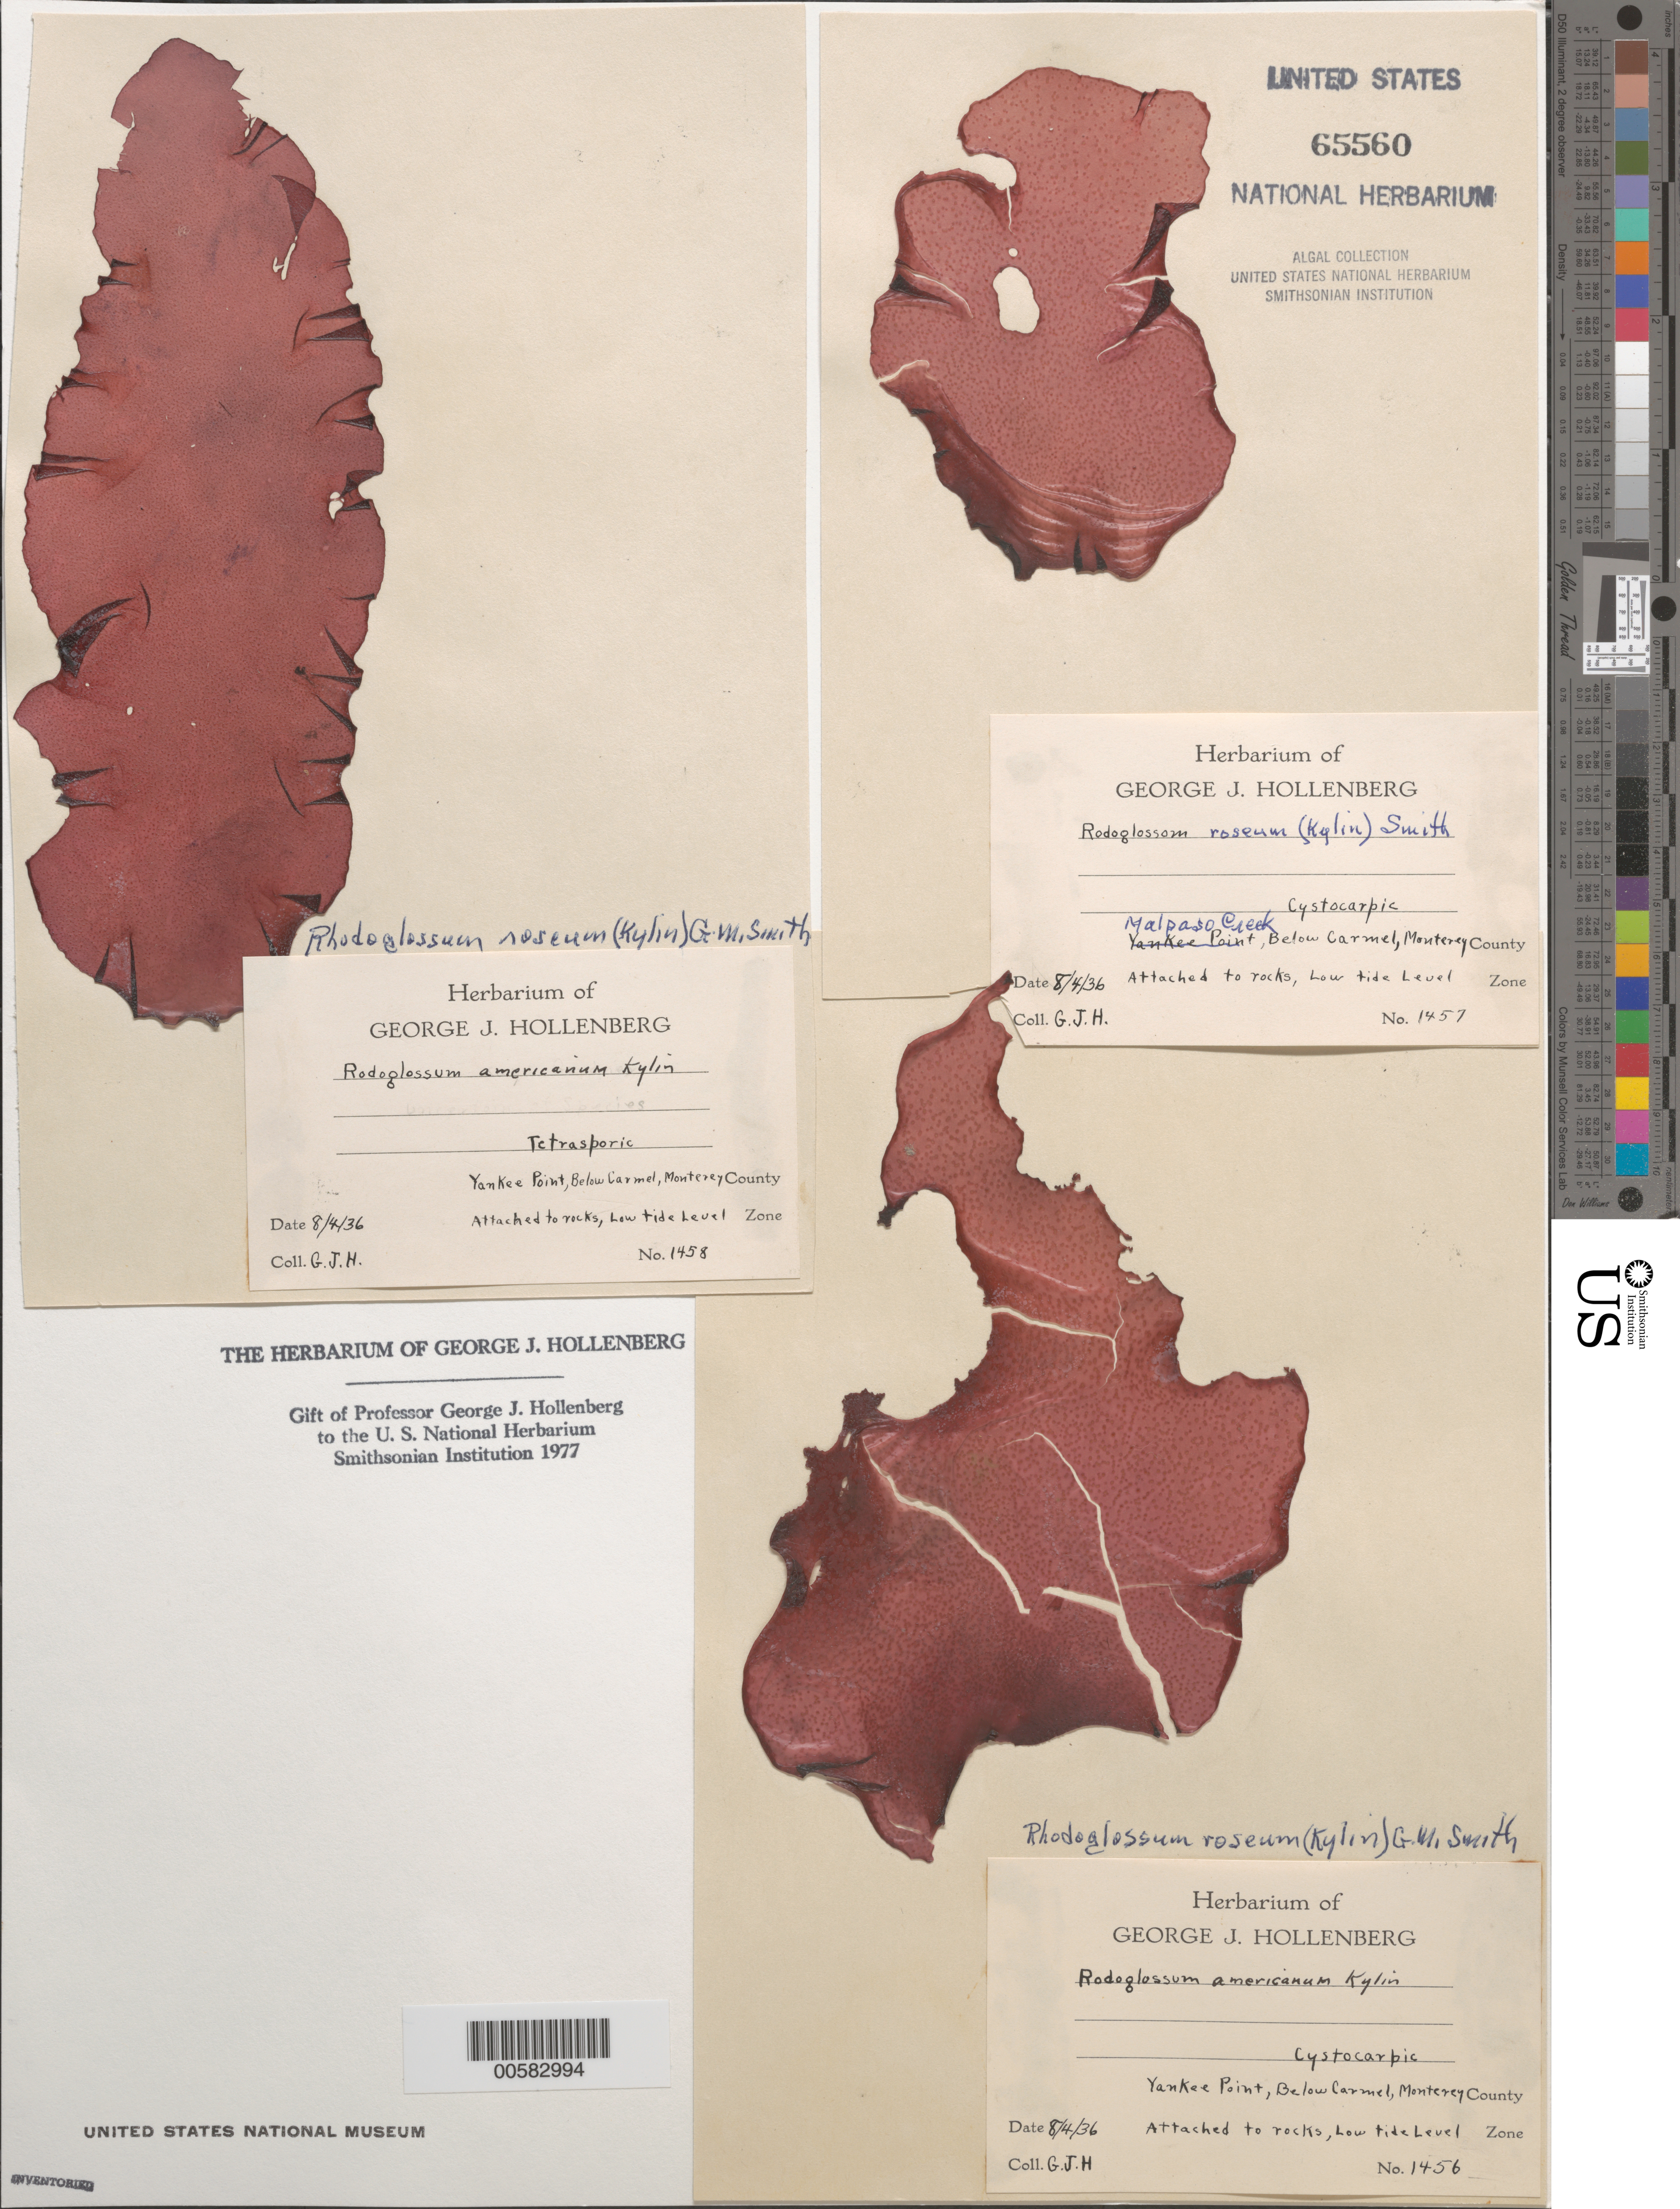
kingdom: Plantae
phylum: Rhodophyta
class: Florideophyceae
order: Gigartinales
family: Gigartinaceae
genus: Mazzaella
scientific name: Mazzaella rosea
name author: (Kylin) Fredericq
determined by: Algae name updating Project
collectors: G. Hollenberg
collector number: GJH 1456 & GJH 1457 & GJH 1458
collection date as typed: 04 Aug 1936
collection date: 1936-08-04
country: United States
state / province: California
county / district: Monterey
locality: Malpaso Creek (Yankee Point), below Carmel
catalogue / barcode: US 65560